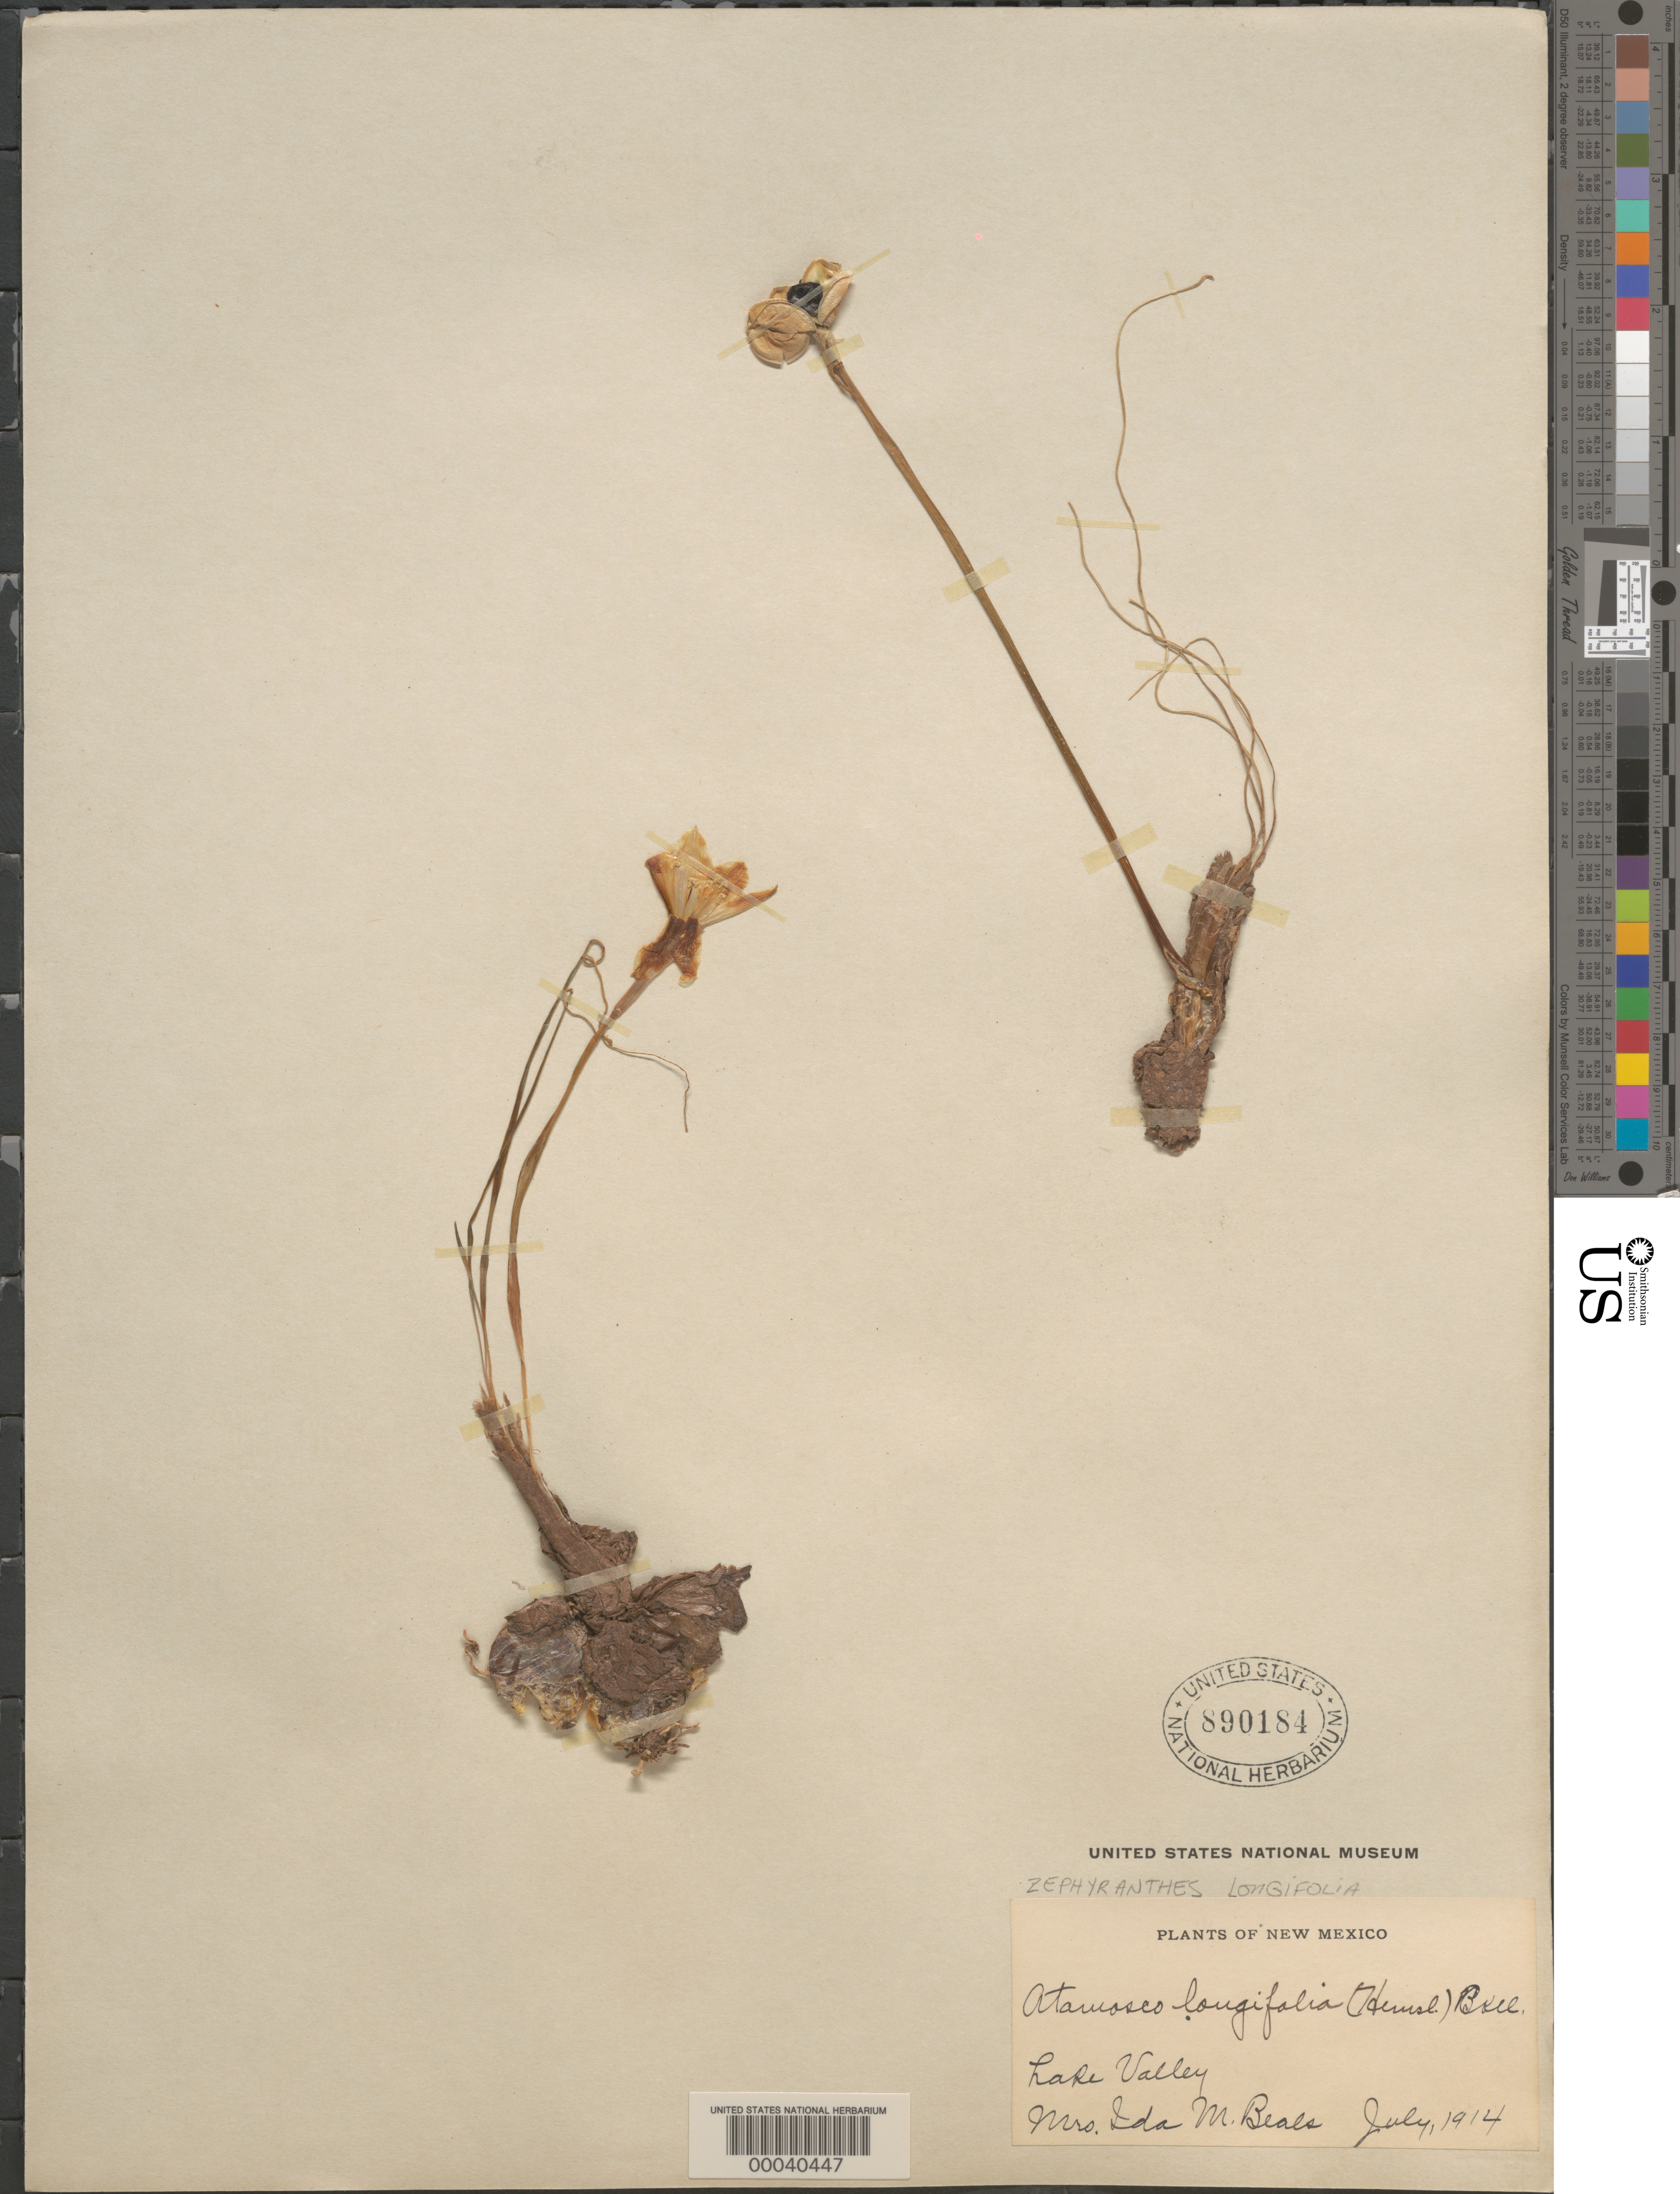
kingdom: Plantae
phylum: Tracheophyta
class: Liliopsida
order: Asparagales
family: Amaryllidaceae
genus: Zephyranthes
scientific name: Zephyranthes longifolia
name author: Hemsl.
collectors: I. M. Beals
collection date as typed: Jul 1914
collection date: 1914-07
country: United States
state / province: New Mexico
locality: Lake valley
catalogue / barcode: US 890184